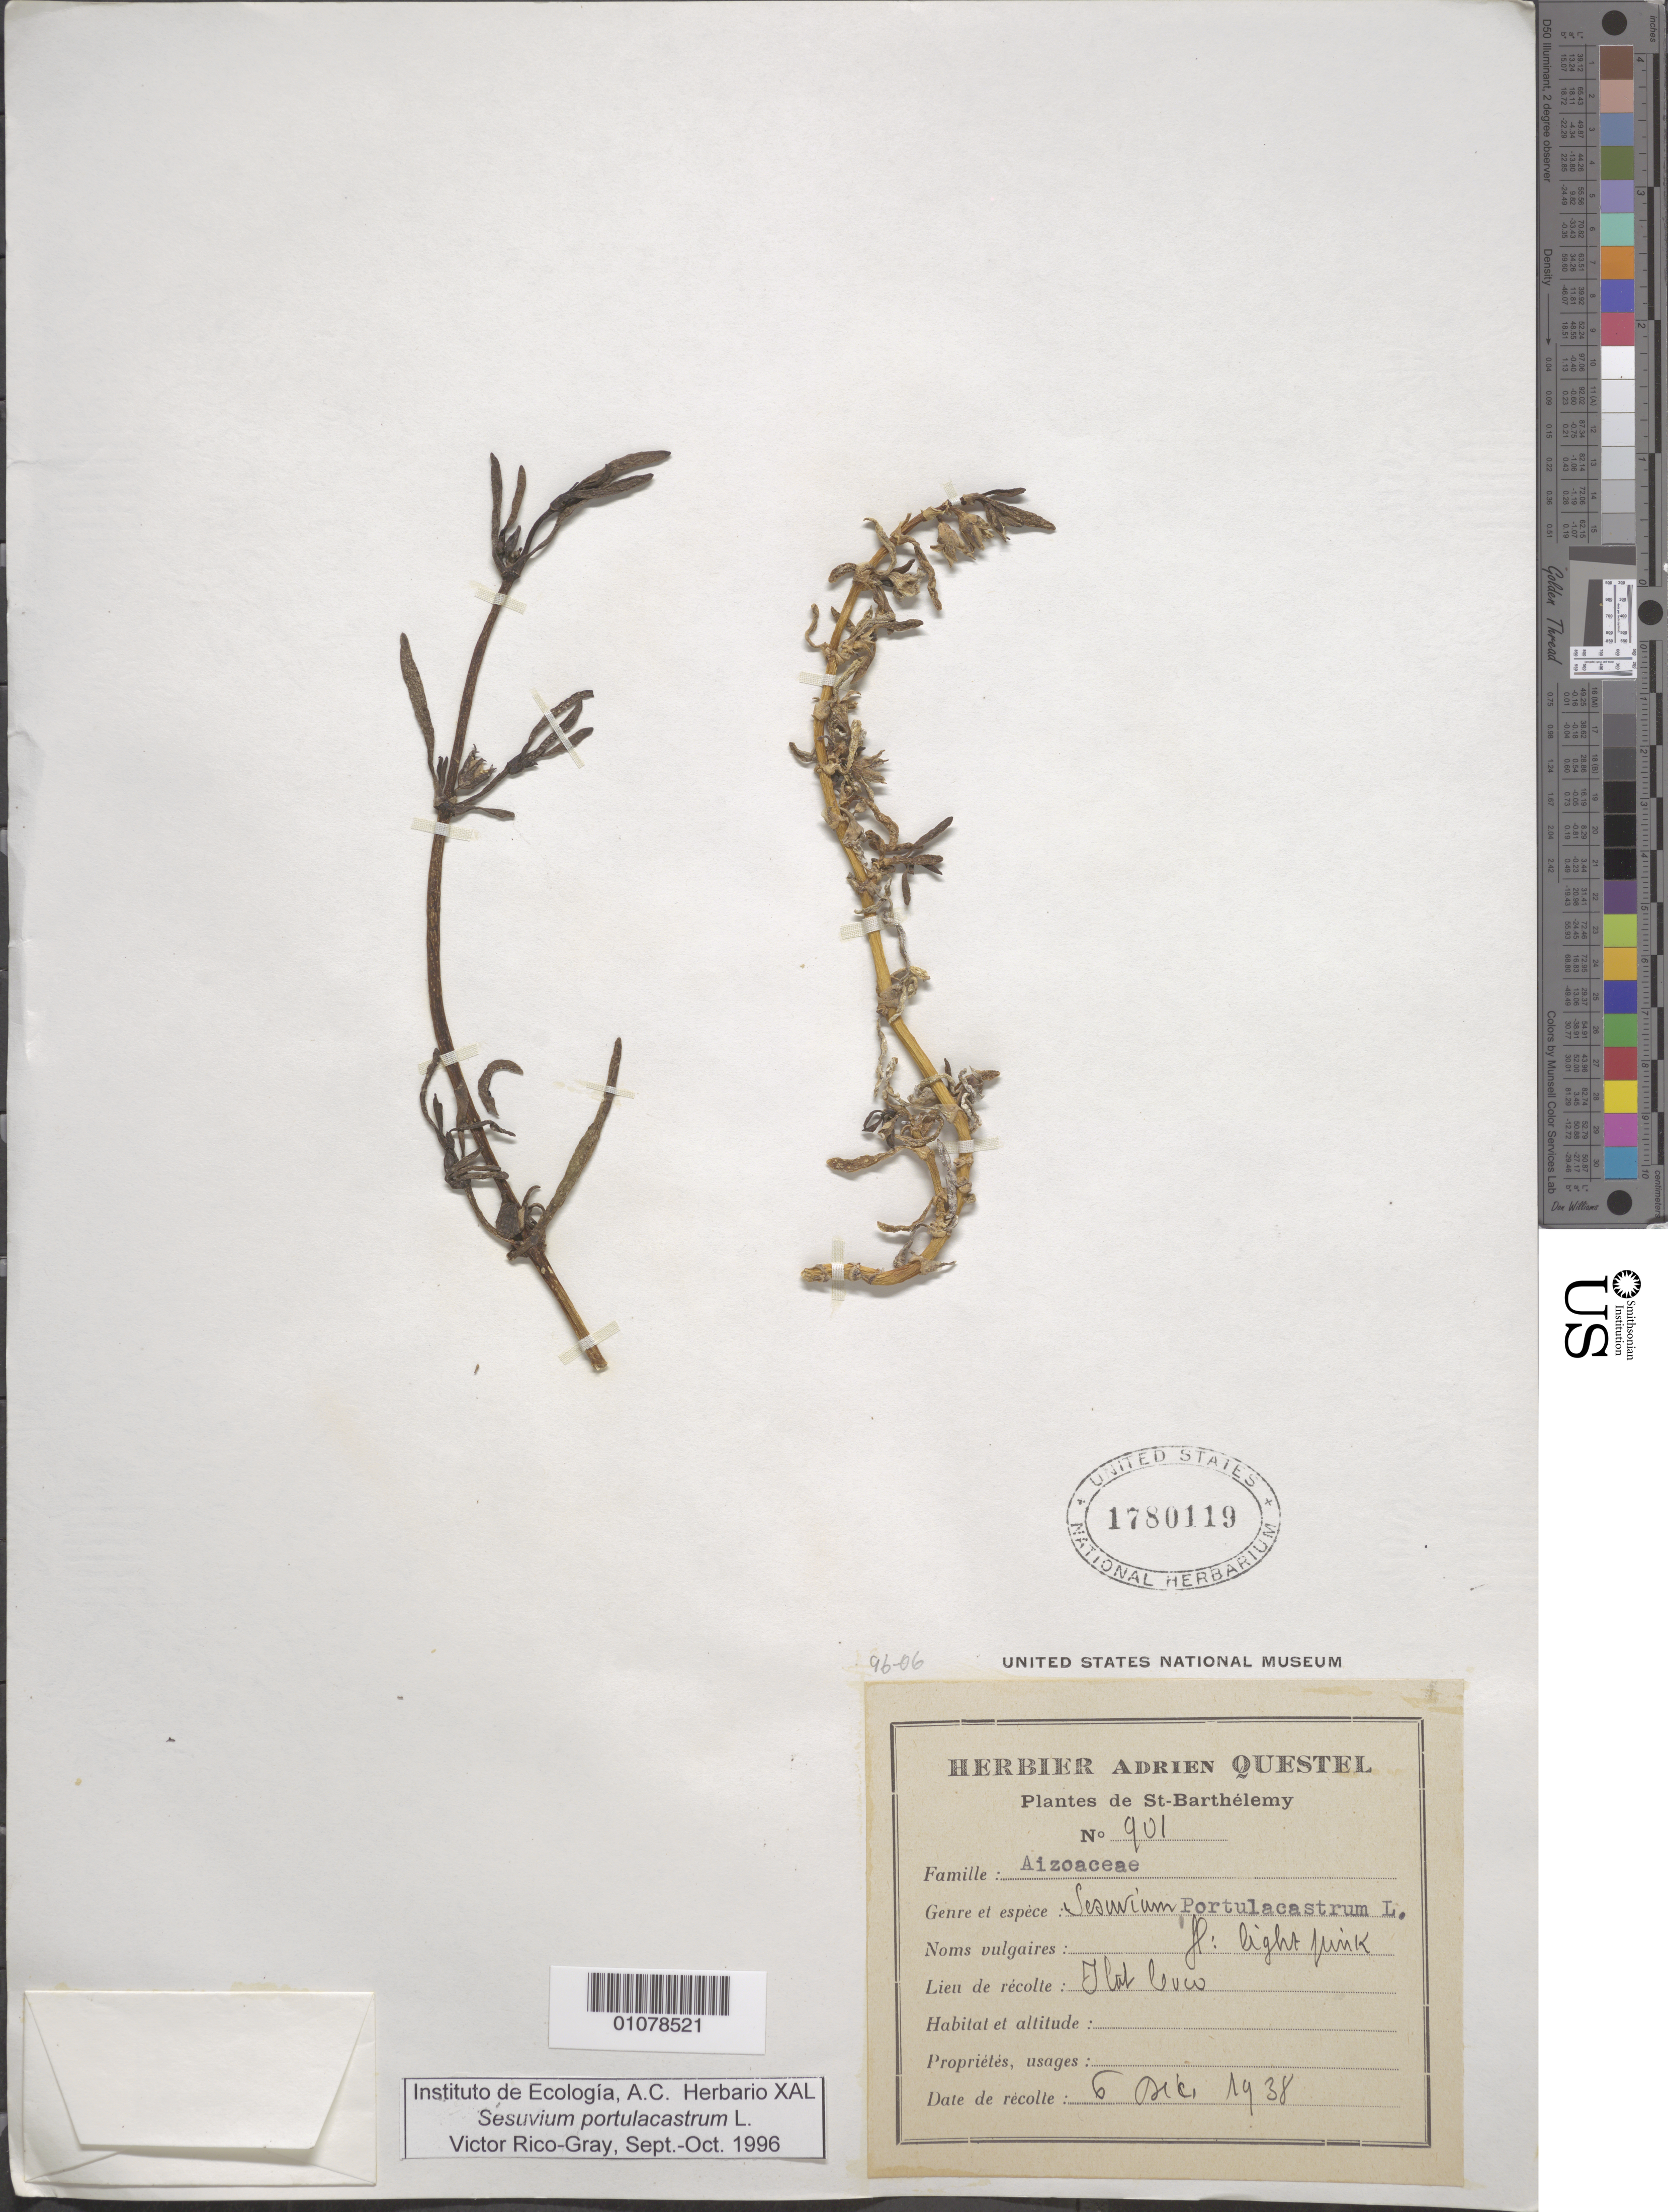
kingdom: Plantae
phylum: Tracheophyta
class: Magnoliopsida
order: Caryophyllales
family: Aizoaceae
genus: Sesuvium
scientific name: Sesuvium portulacastrum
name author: (L.) L.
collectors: A. Questel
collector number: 901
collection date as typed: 06 Dec 1938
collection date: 1938-12-06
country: Saint Barthélemy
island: St. Barthélemy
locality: Ilot Coco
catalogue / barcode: US 1780119